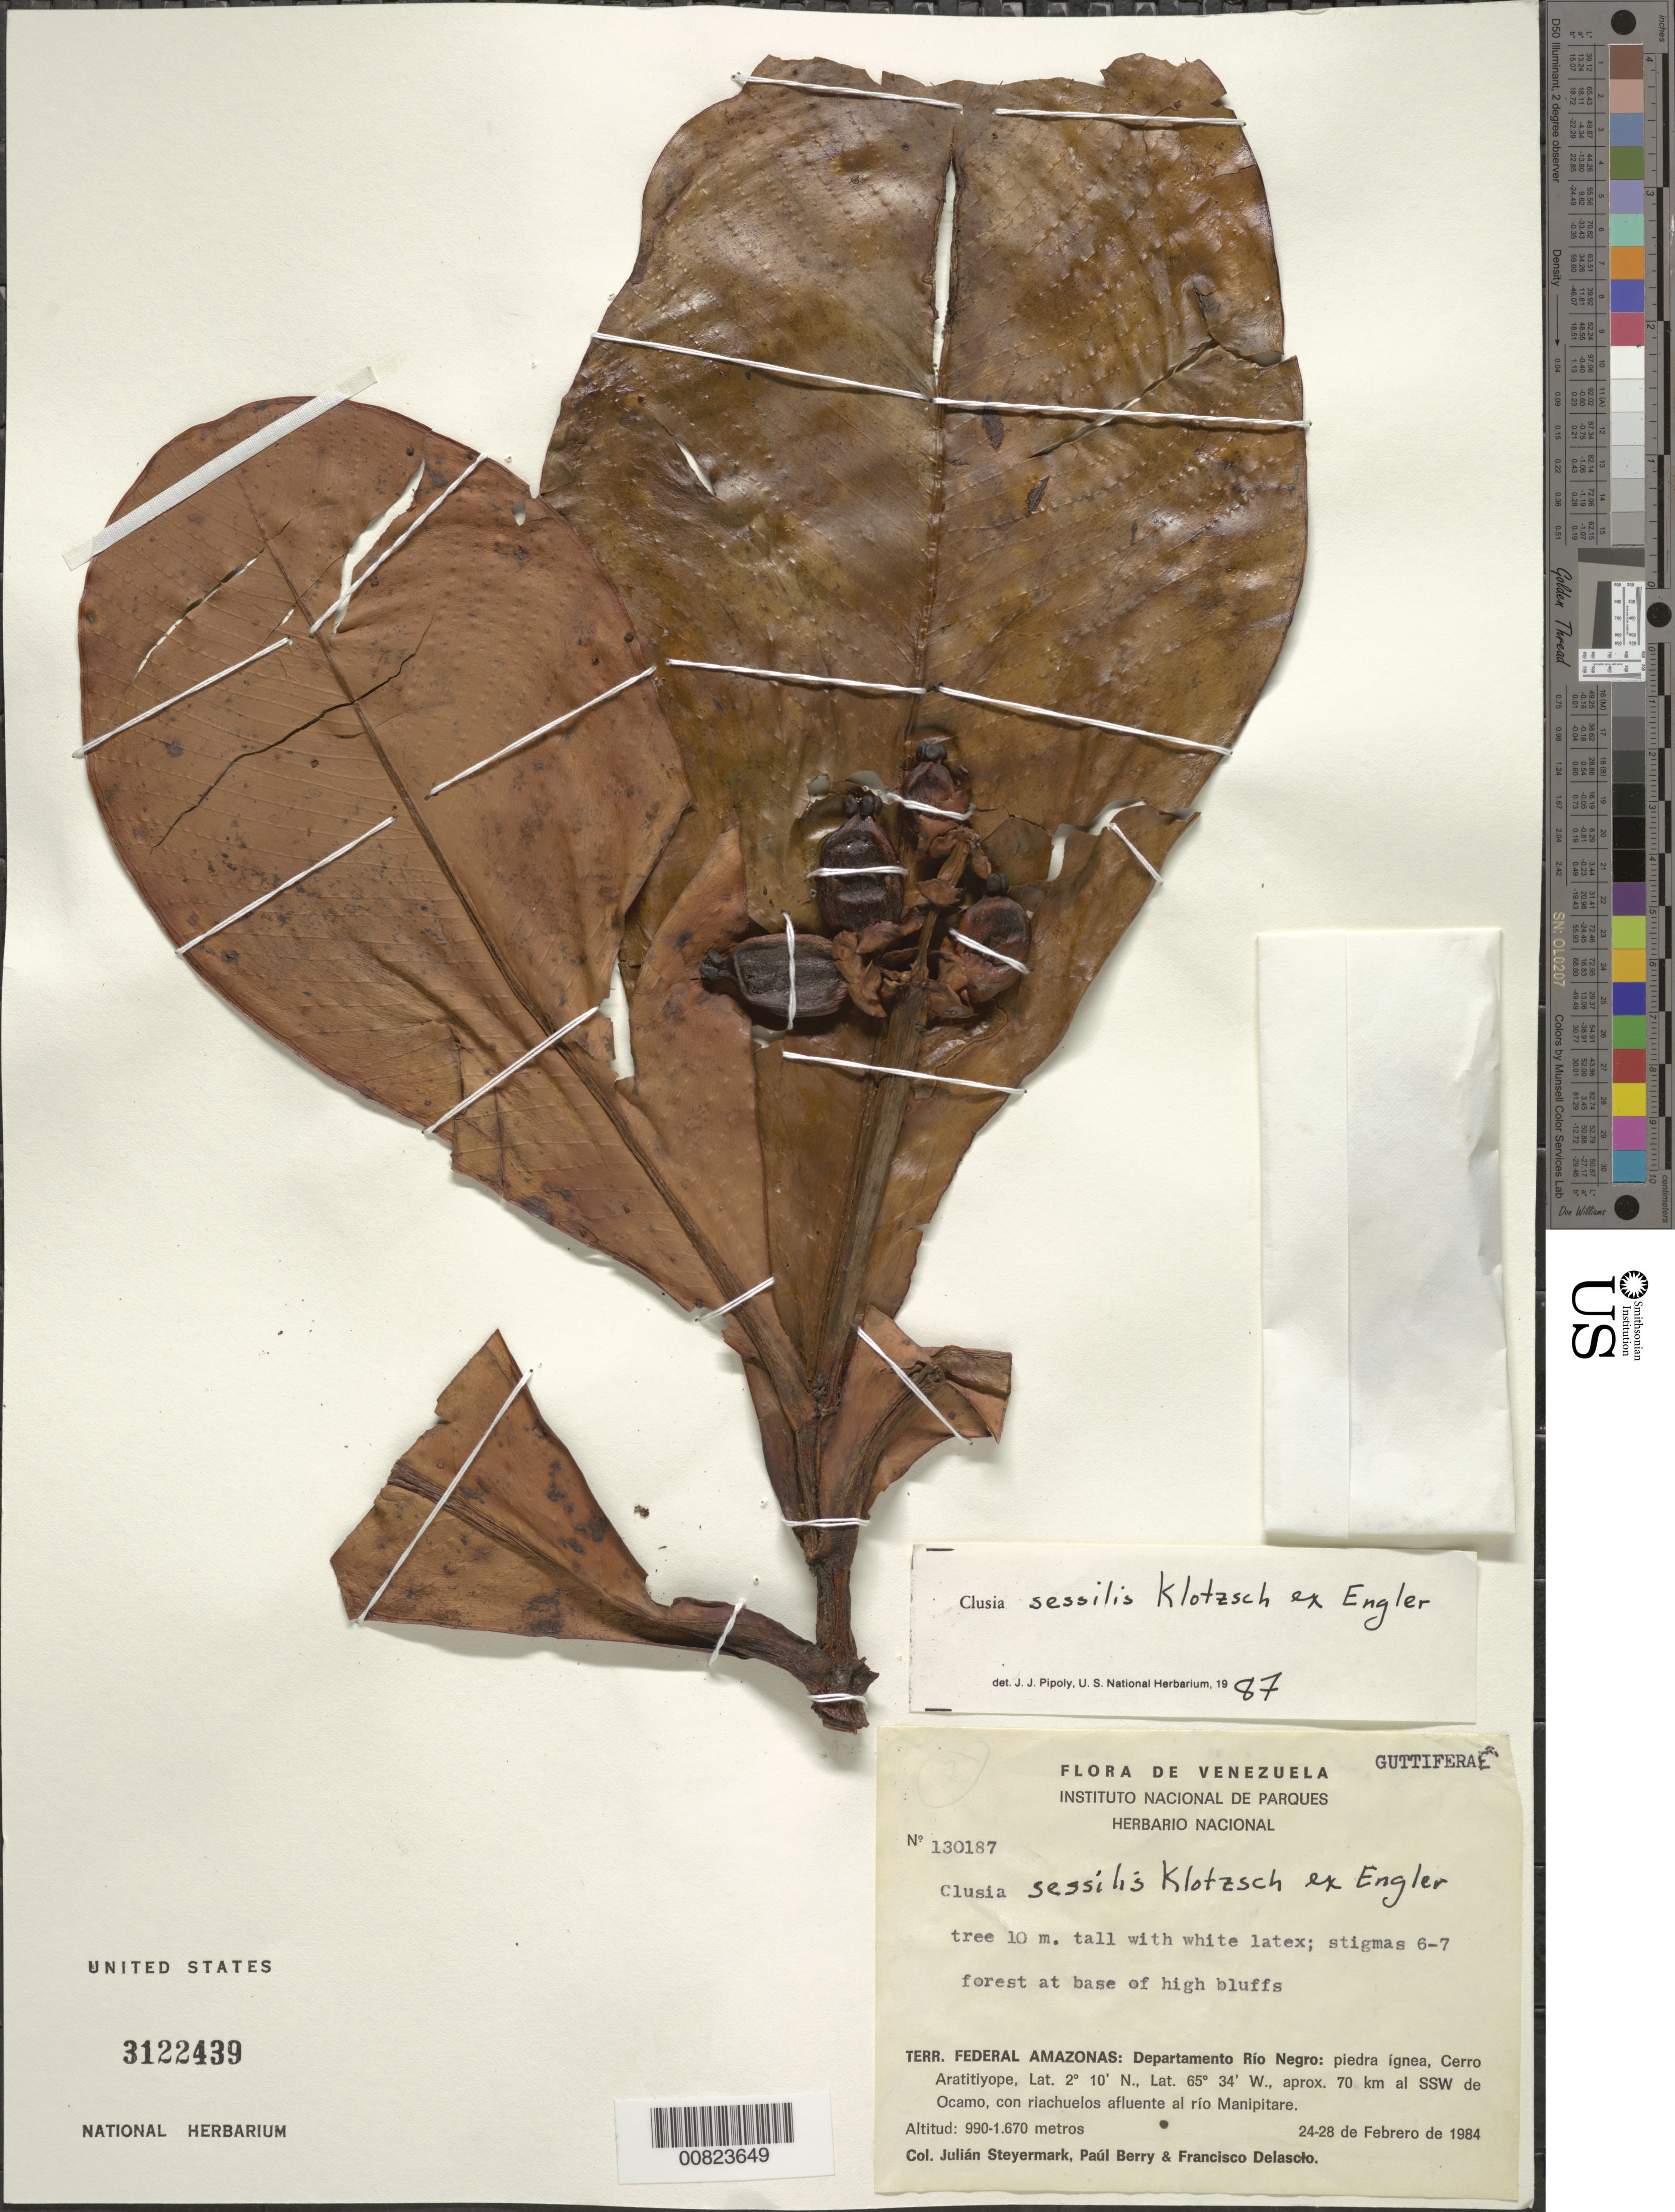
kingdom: Plantae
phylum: Tracheophyta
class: Magnoliopsida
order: Malpighiales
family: Clusiaceae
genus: Clusia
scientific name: Clusia sessilis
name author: Klotzsch ex Engl.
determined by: Pipoly, J. J., III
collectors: J. Steyermark, P. Berry & F. Delascio C.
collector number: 130187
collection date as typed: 24-Feb-84 to 28-Feb-84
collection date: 1984-02-24/1984-02-28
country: Venezuela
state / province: Amazonas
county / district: Río Negro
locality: Cerro Aratitiyope, approx. 70 km SSW of Ocamo, con riachuelos afluente al Río Manipitare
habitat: Forest at base of high bluffs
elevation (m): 990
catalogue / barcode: US 3122439